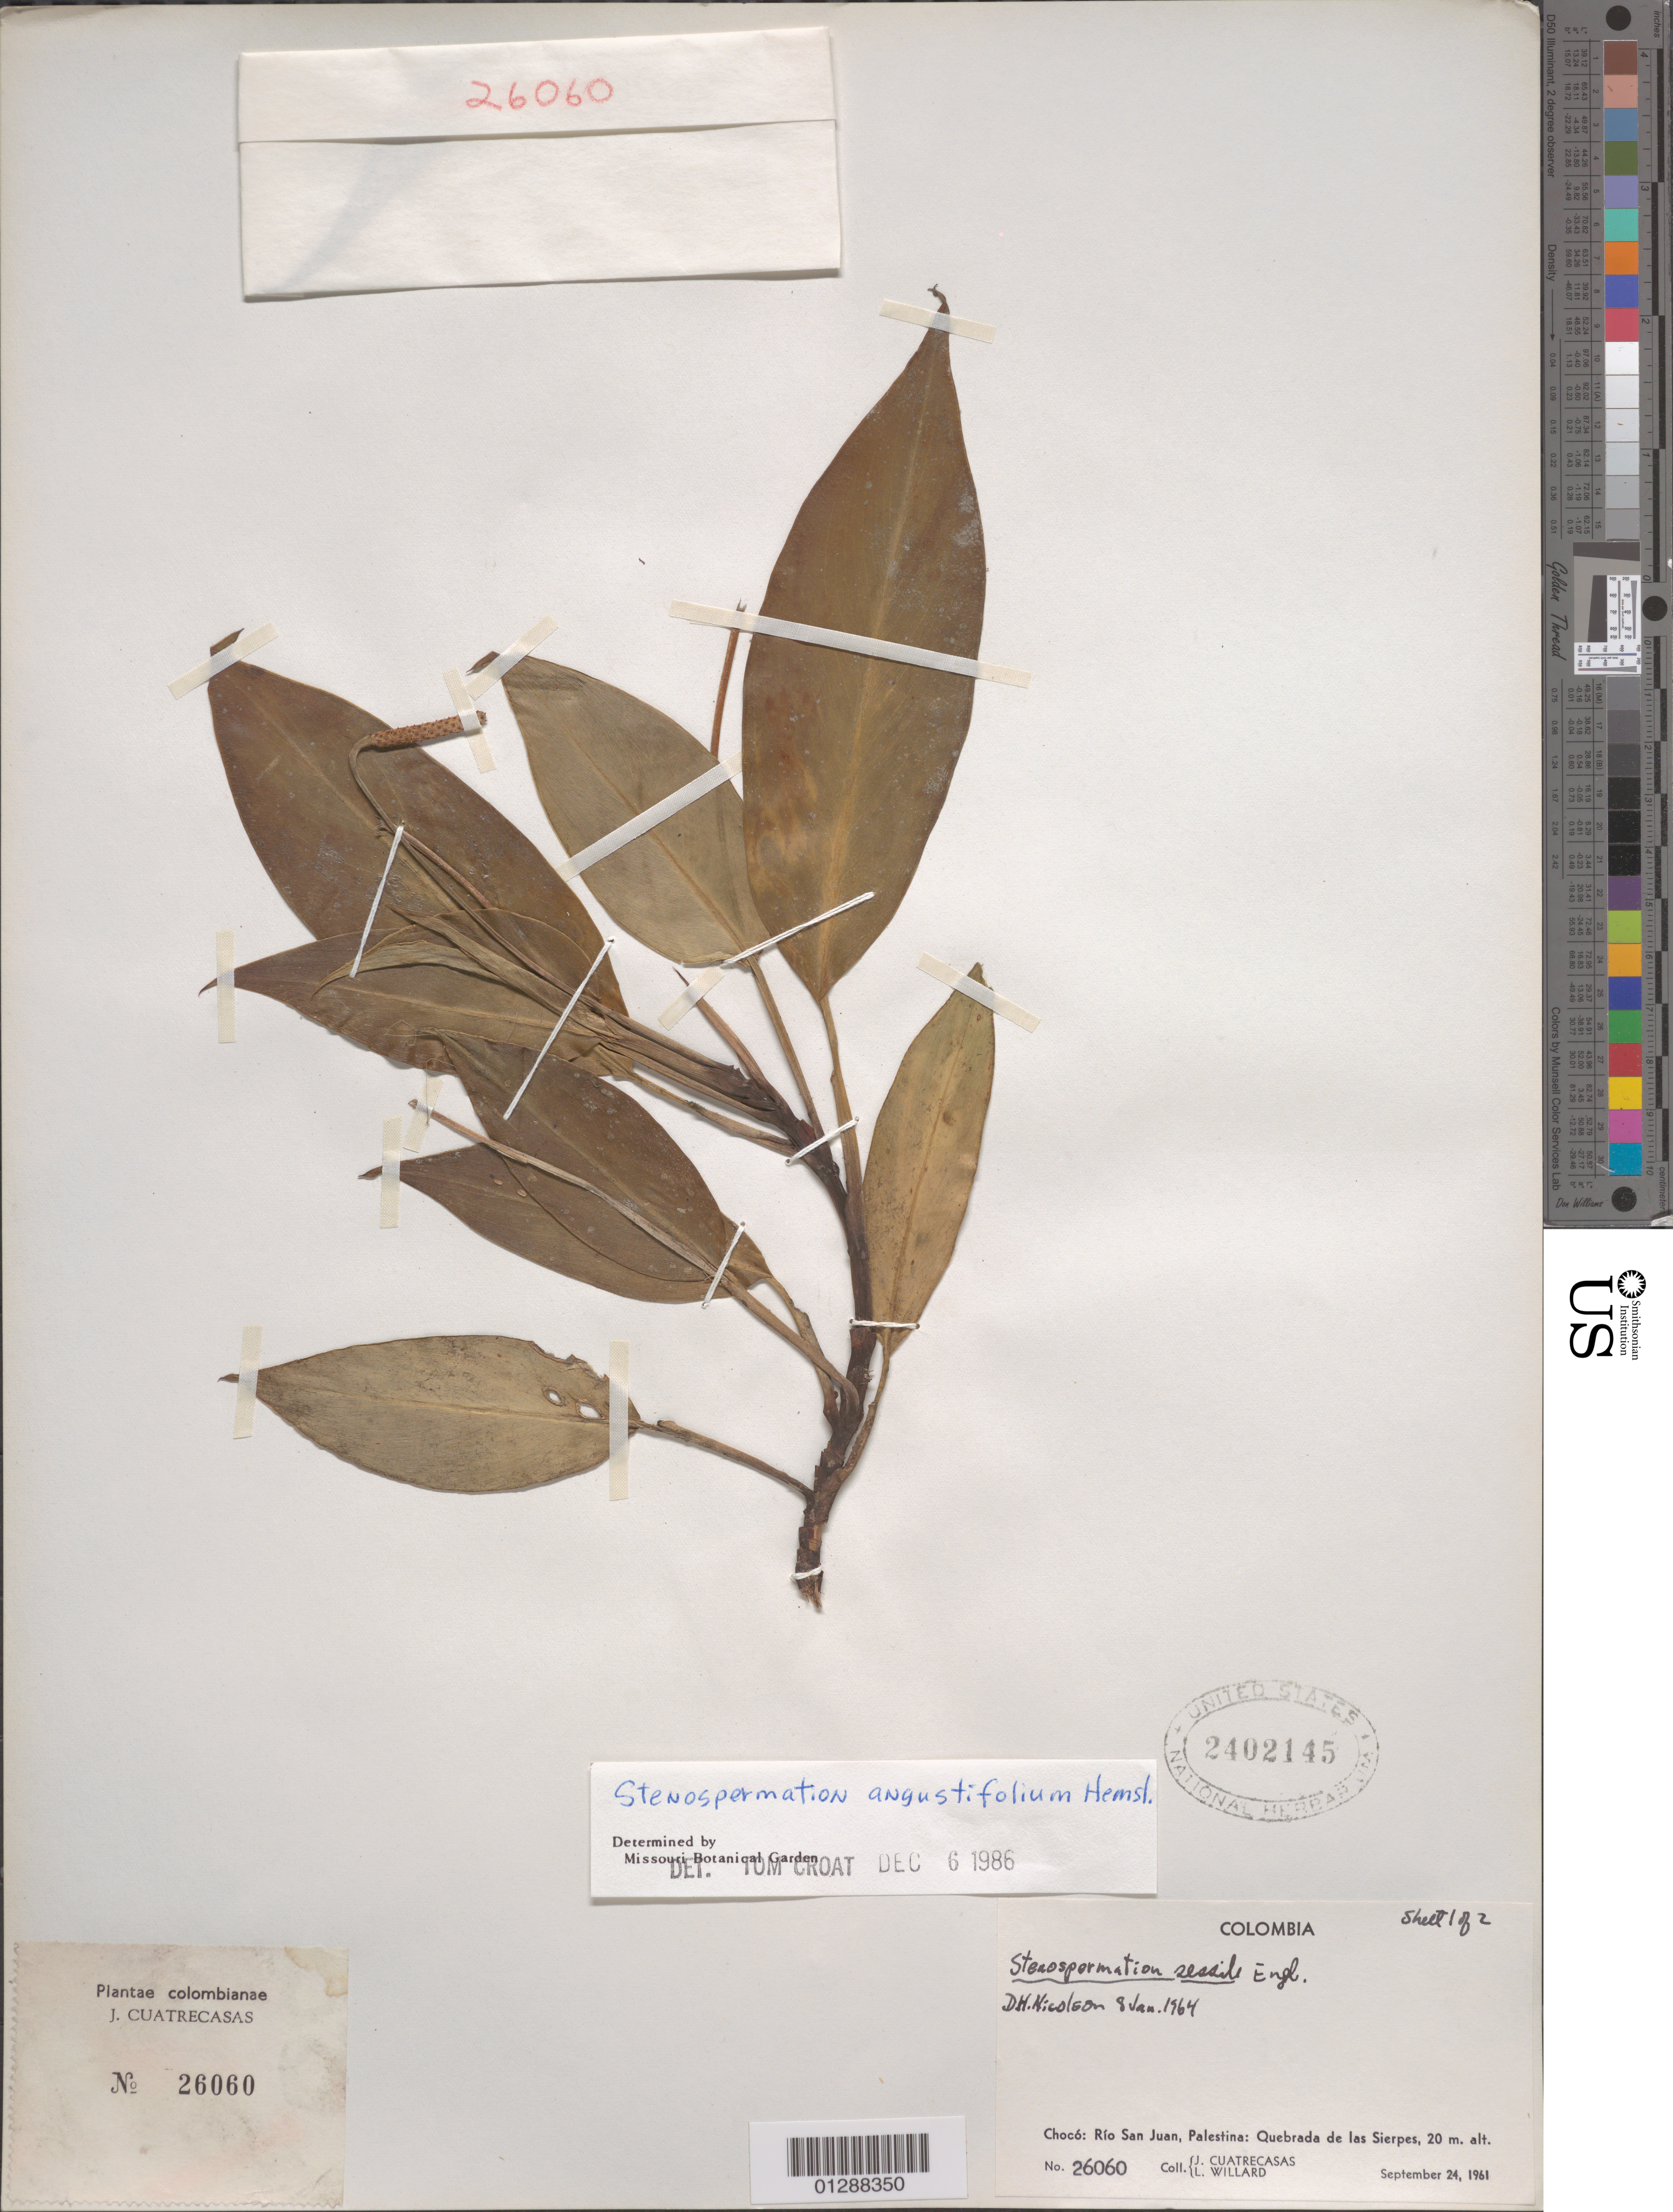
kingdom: Plantae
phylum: Tracheophyta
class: Liliopsida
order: Alismatales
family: Araceae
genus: Stenospermation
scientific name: Stenospermation angustifolium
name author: Hemsl.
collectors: J. Cuatrecasas & L. Willard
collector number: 26060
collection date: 1961-09-24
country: Colombia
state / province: Chocó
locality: Río San Juan, Palestina: Quebrada de las Sierpes.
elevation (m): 20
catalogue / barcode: US 2402145